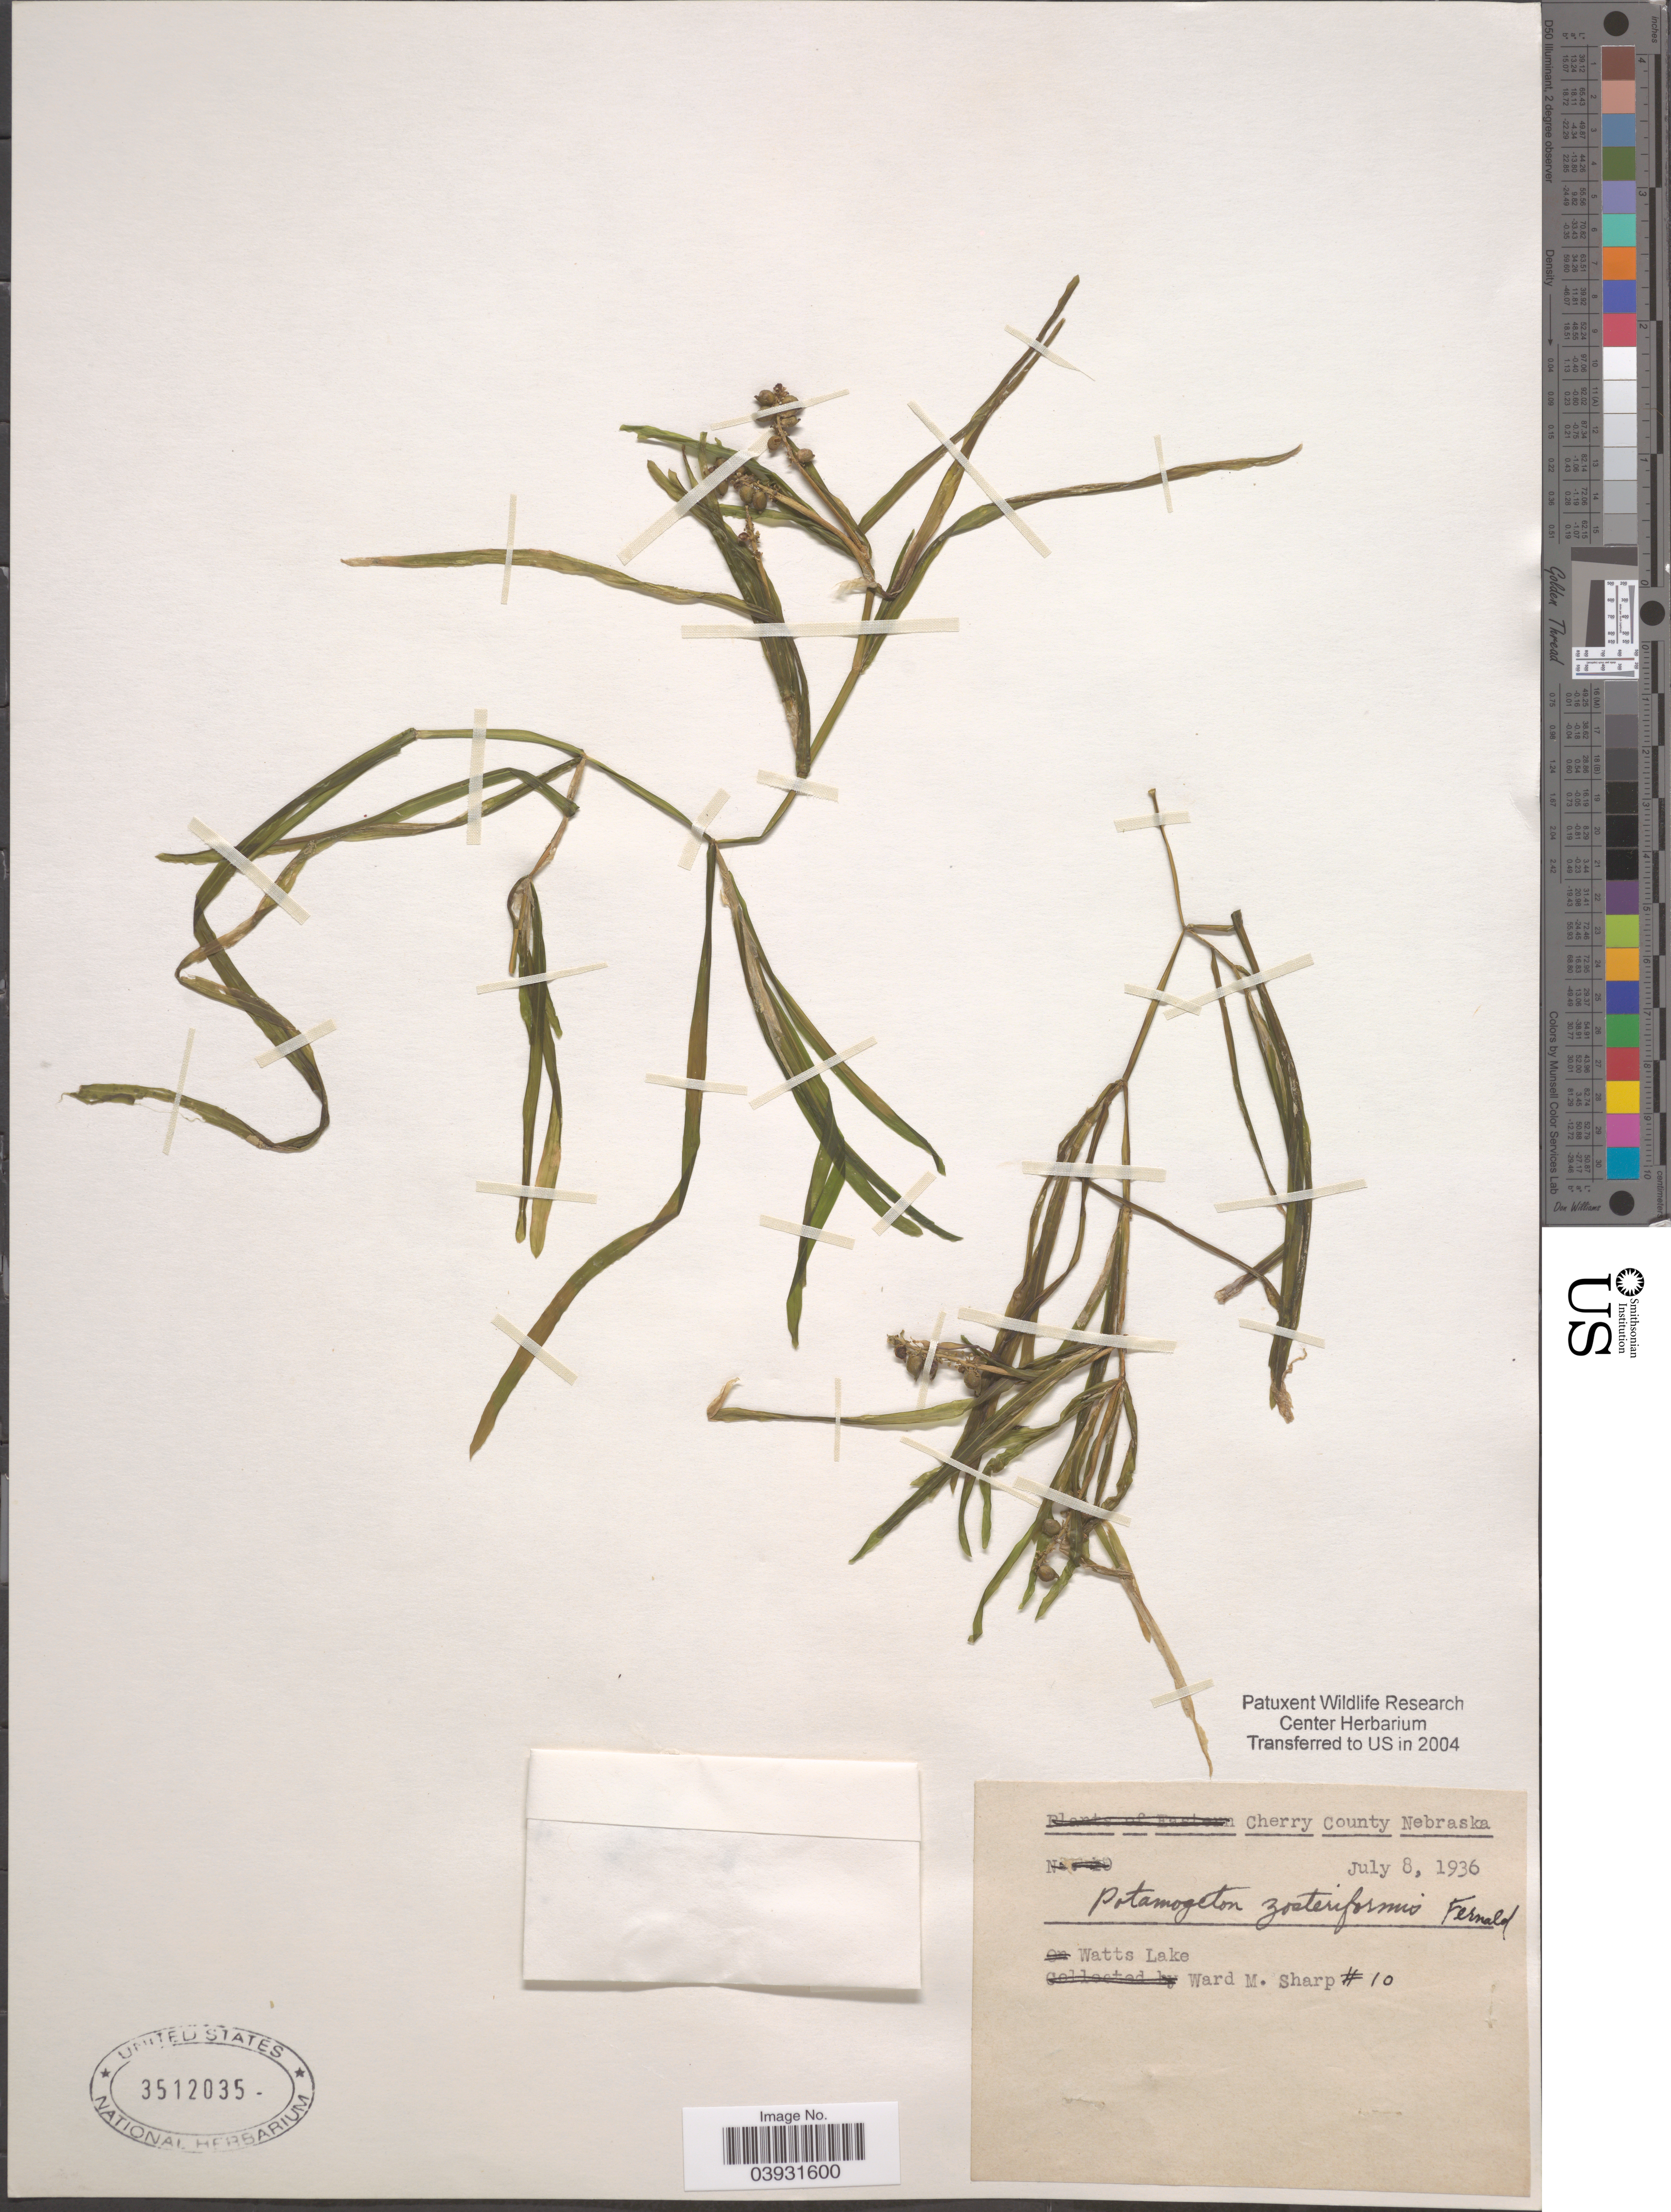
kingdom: Plantae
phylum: Tracheophyta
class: Liliopsida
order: Alismatales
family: Potamogetonaceae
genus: Potamogeton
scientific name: Potamogeton zosterifolius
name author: Schumach.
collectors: W. M. Sharp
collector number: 10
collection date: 1936-07-08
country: United States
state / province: Nebraska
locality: Cherry County. Watts Lake.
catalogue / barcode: US 3512035